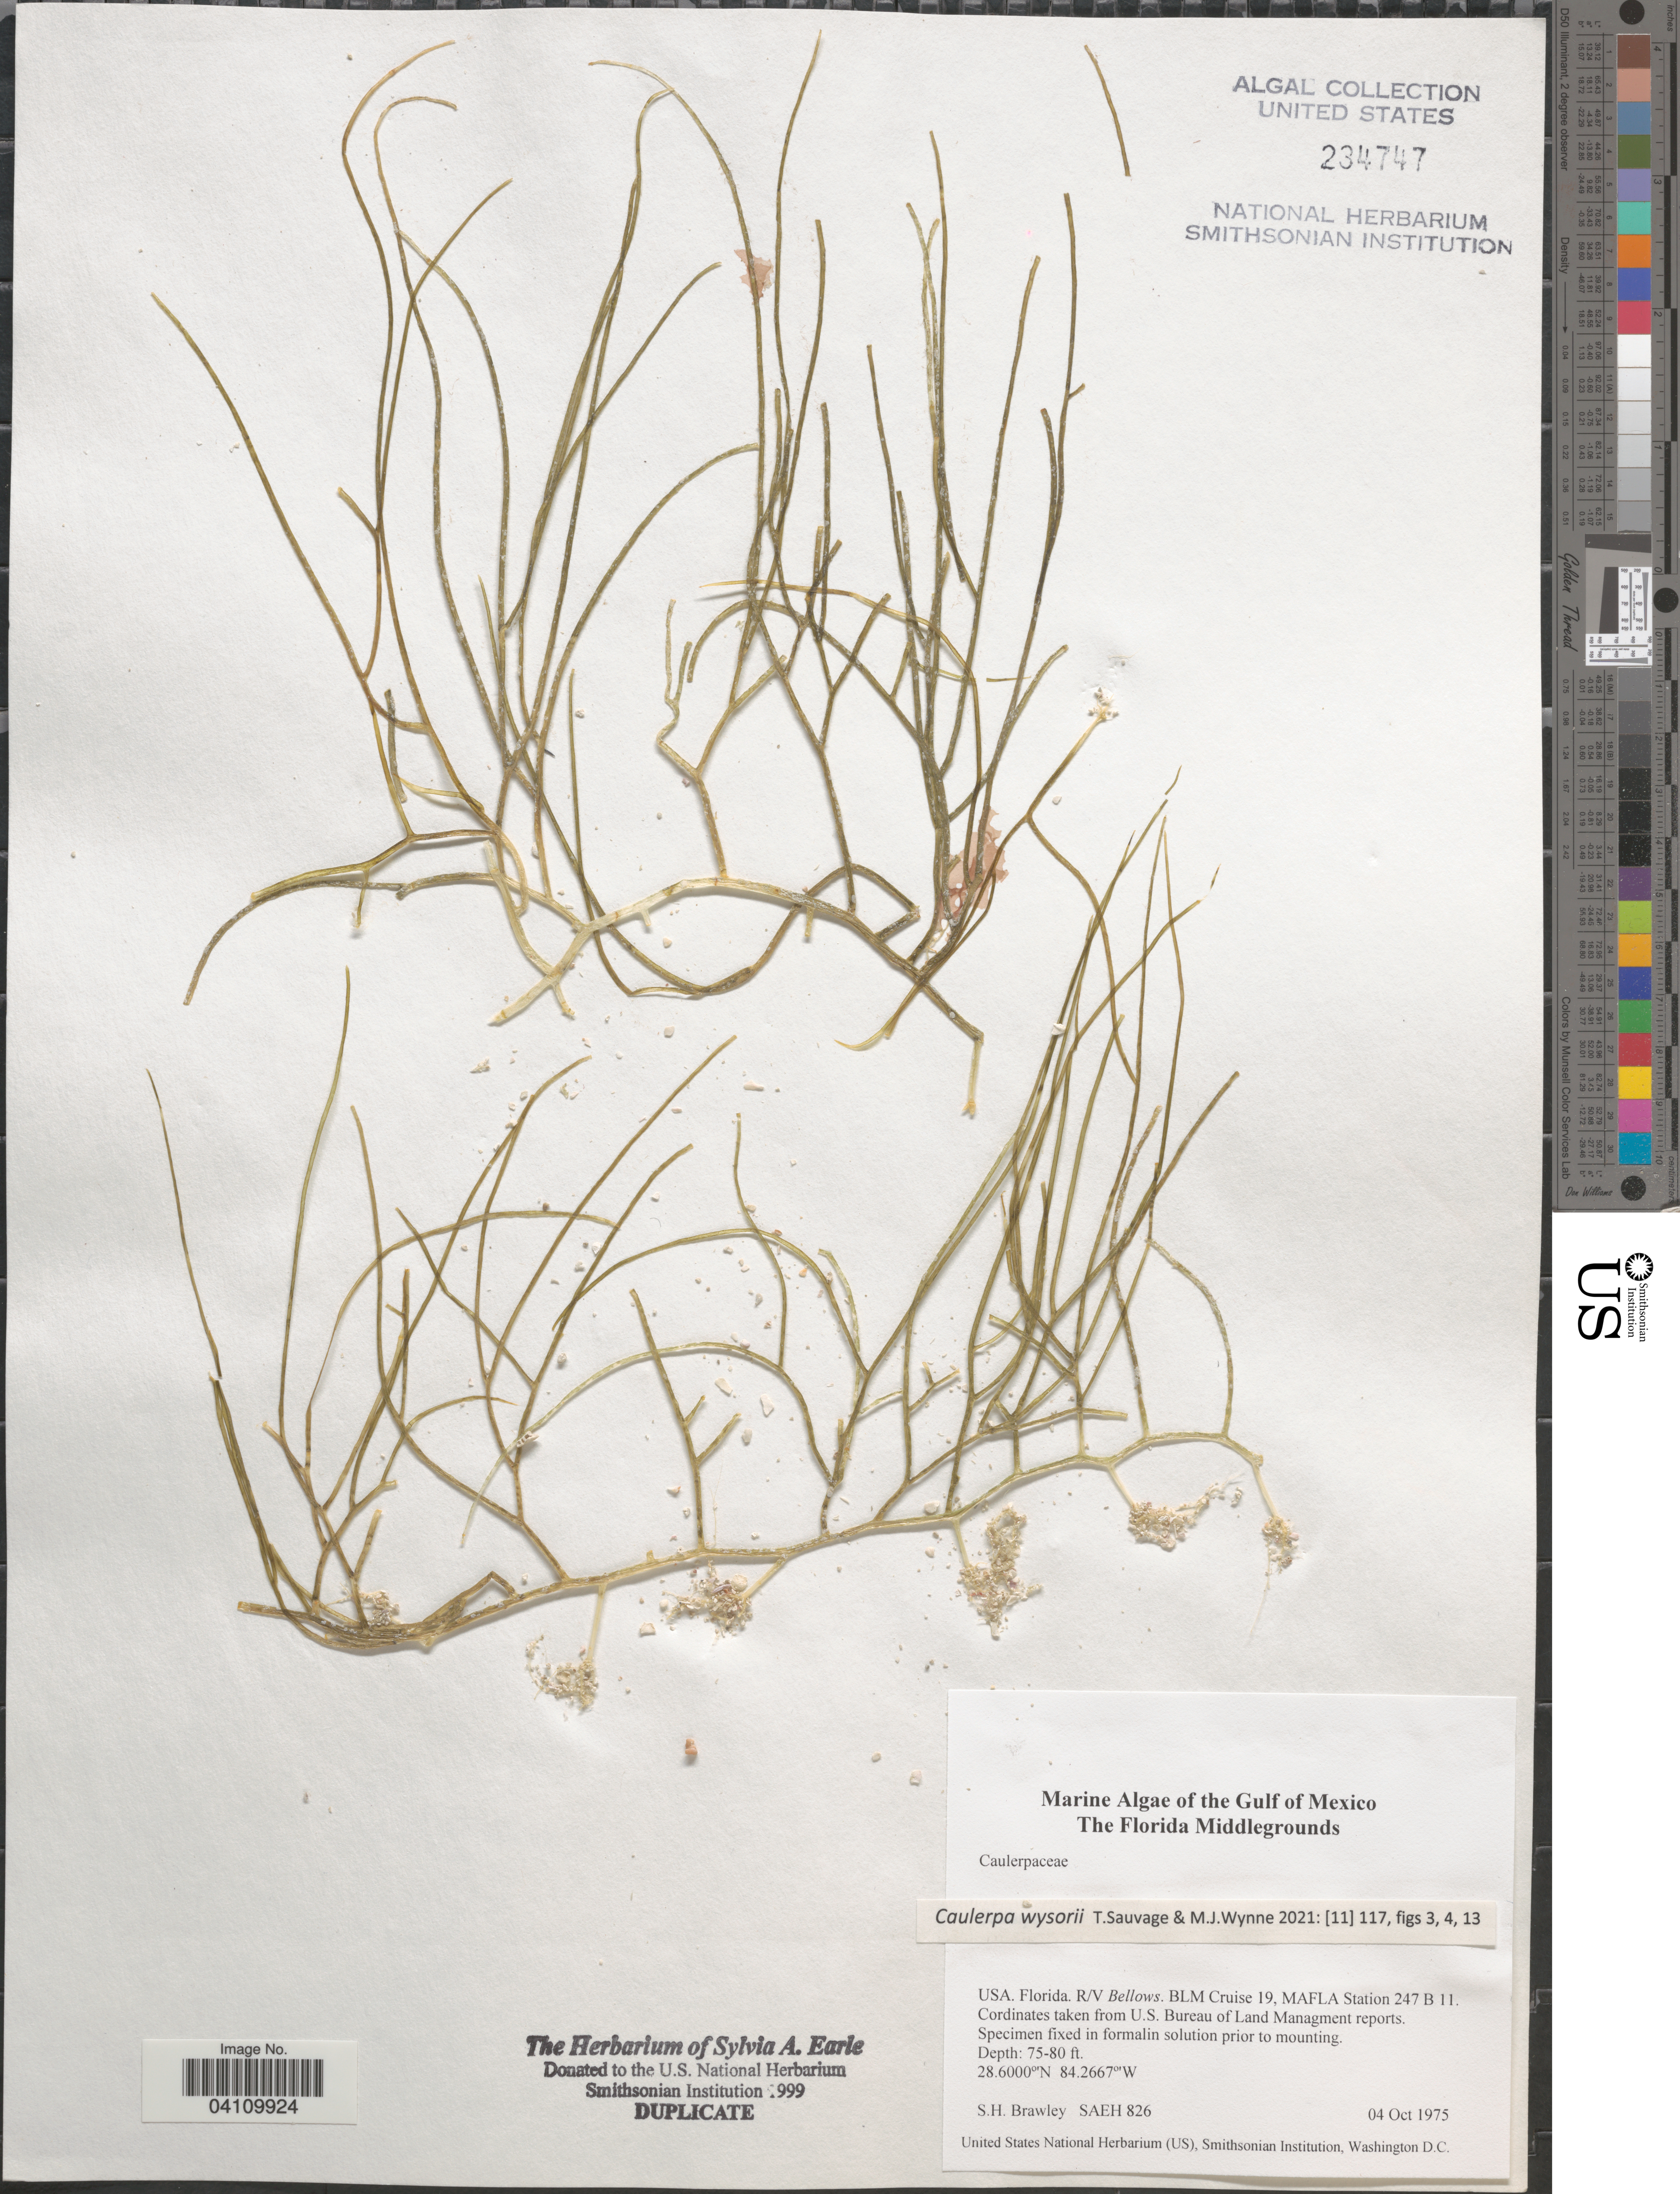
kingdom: Plantae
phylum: Chlorophyta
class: Ulvophyceae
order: Bryopsidales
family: Caulerpaceae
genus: Caulerpa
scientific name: Caulerpa wysorii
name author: Sauvage & M.J. Wynne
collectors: S. Brawley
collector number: SAEH 826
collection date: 1975-10-04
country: United States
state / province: Florida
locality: The Gulf of Mexico. The Florida Middlegrounds. R/V Bellows. BLM Cruise 19, MAFLA Station 247 B 11. Cordinates taken from U.S. Bureau of Land Managment reports [unsure placement].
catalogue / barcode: US 234747